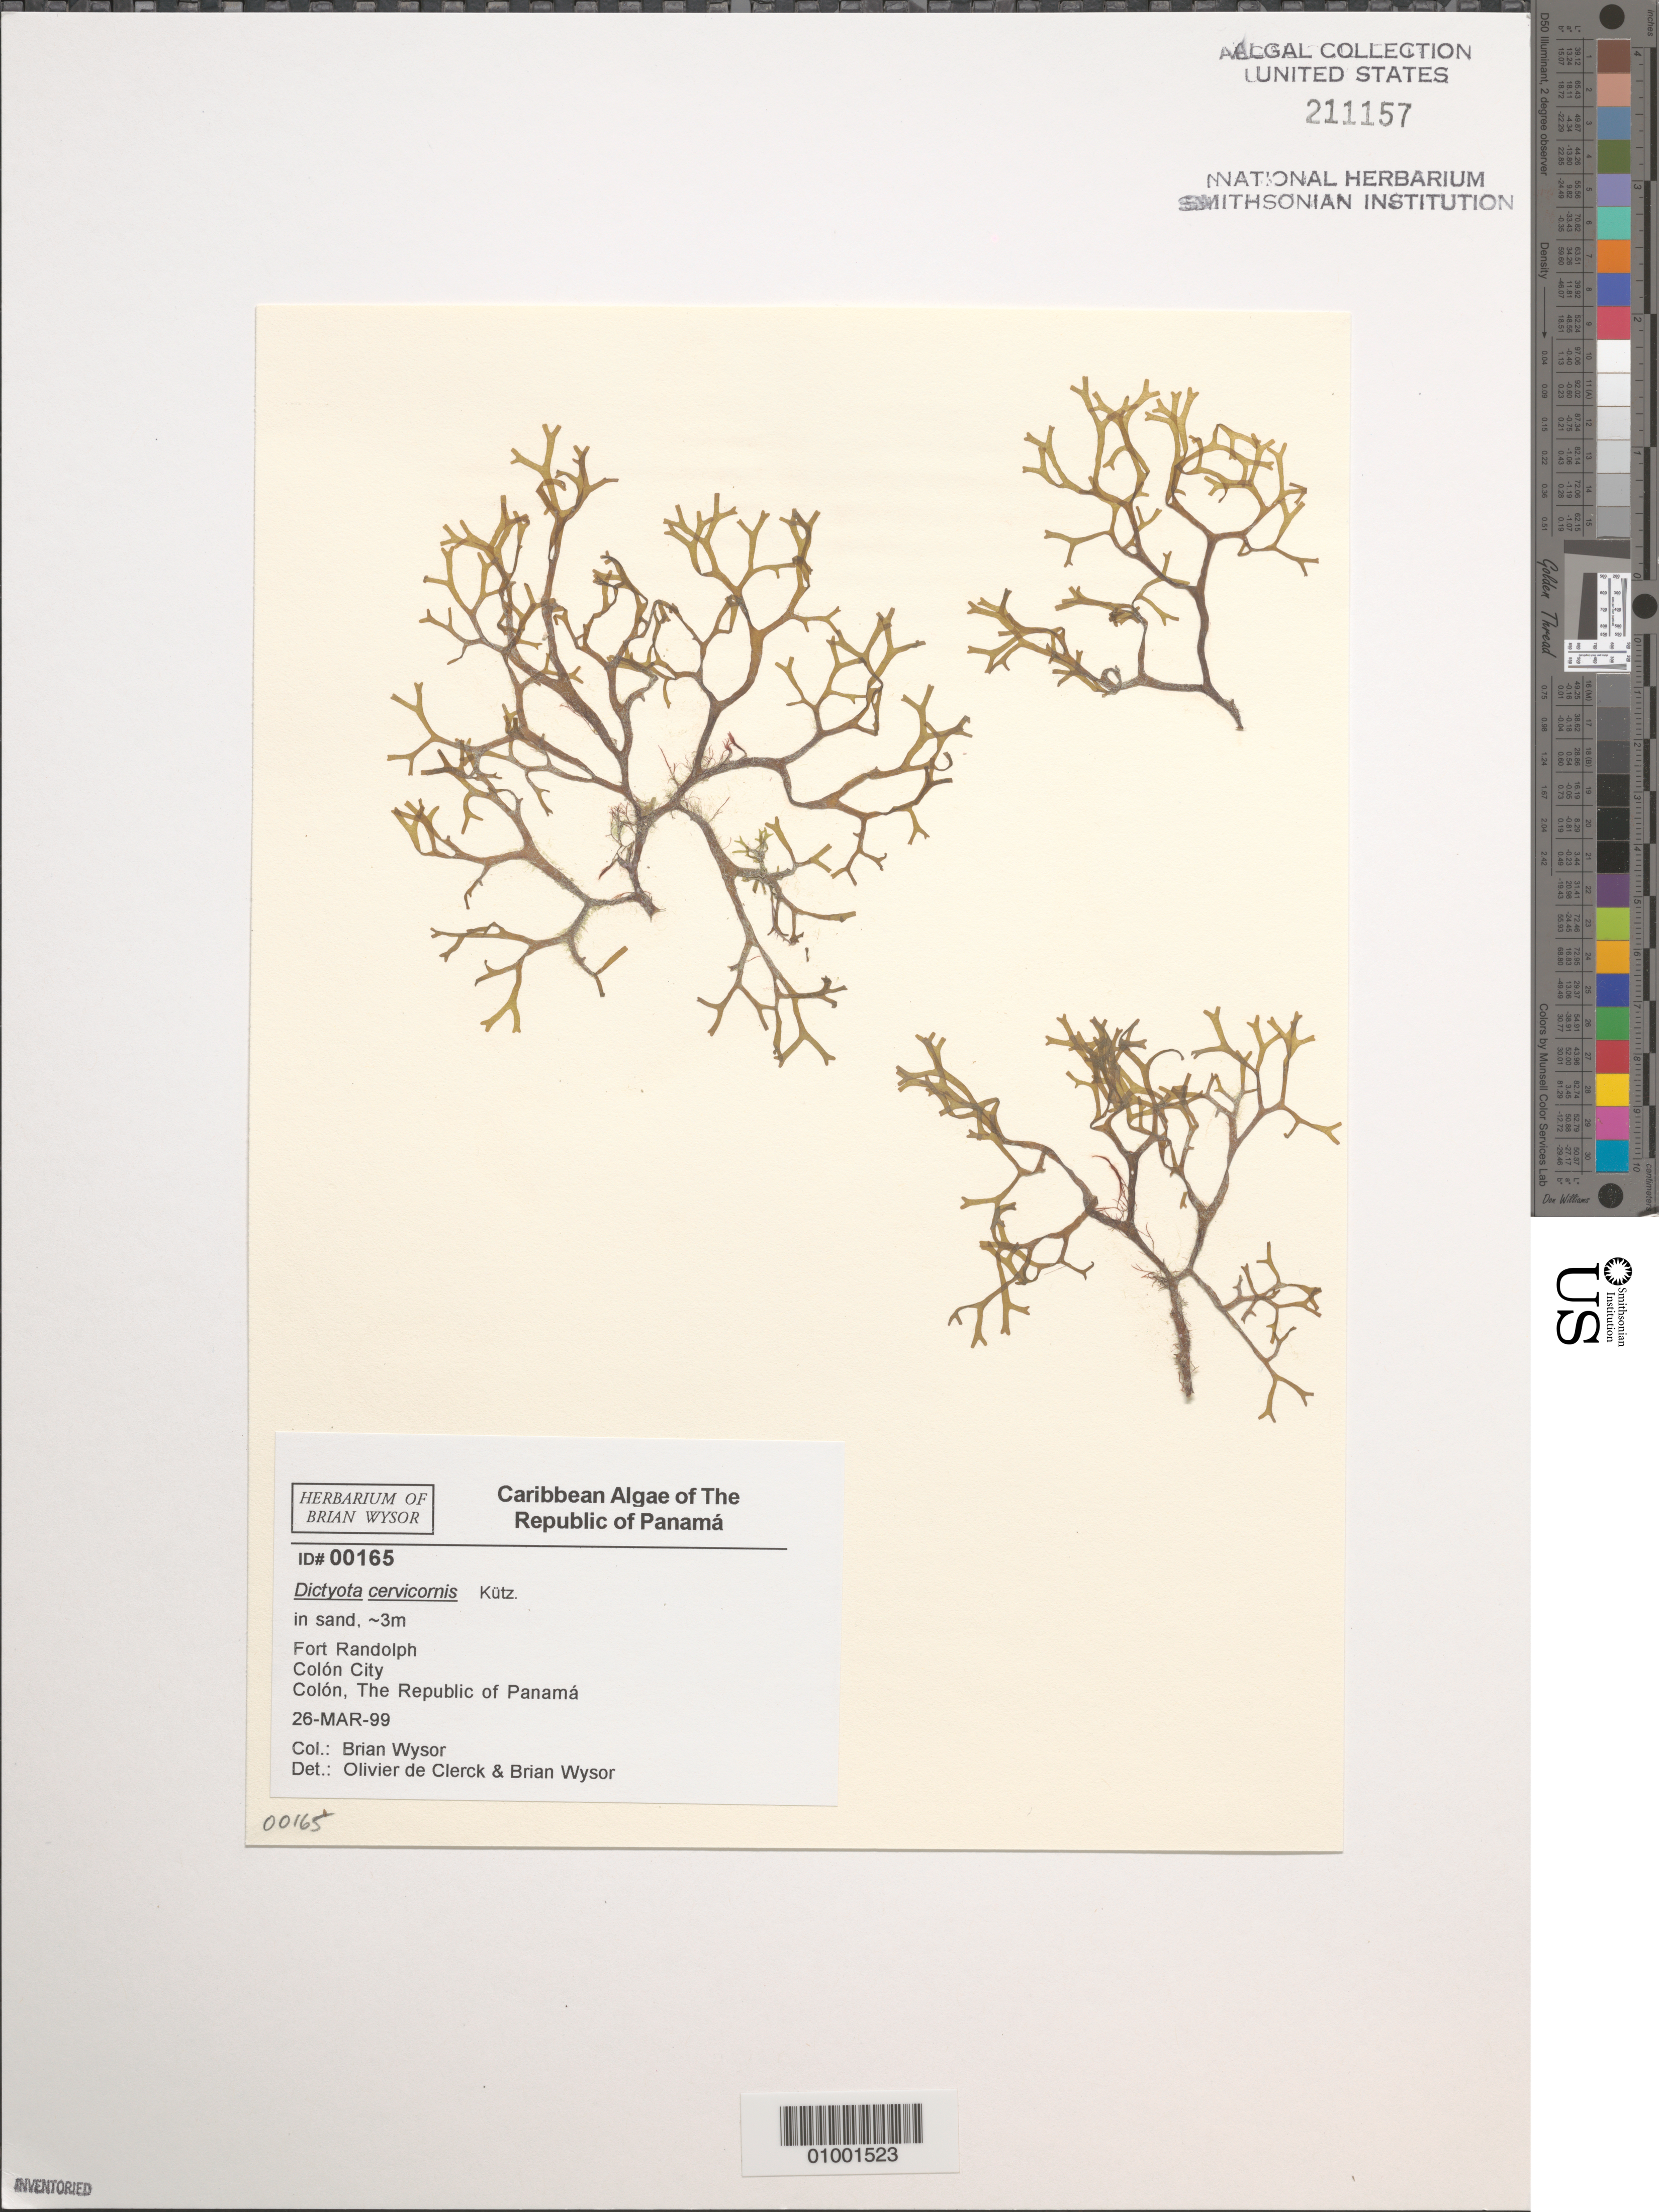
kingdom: Chromista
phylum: Ochrophyta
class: Phaeophyceae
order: Dictyotales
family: Dictyotaceae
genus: Dictyota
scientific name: Dictyota cervicornis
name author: Kütz.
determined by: de Clerck, O.; Wysor, B.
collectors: B. Wysor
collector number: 00165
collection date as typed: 26 Mar 1999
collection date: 1999-03-26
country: Panama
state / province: Colón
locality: Fort Randolph, Colón City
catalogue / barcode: US 211157